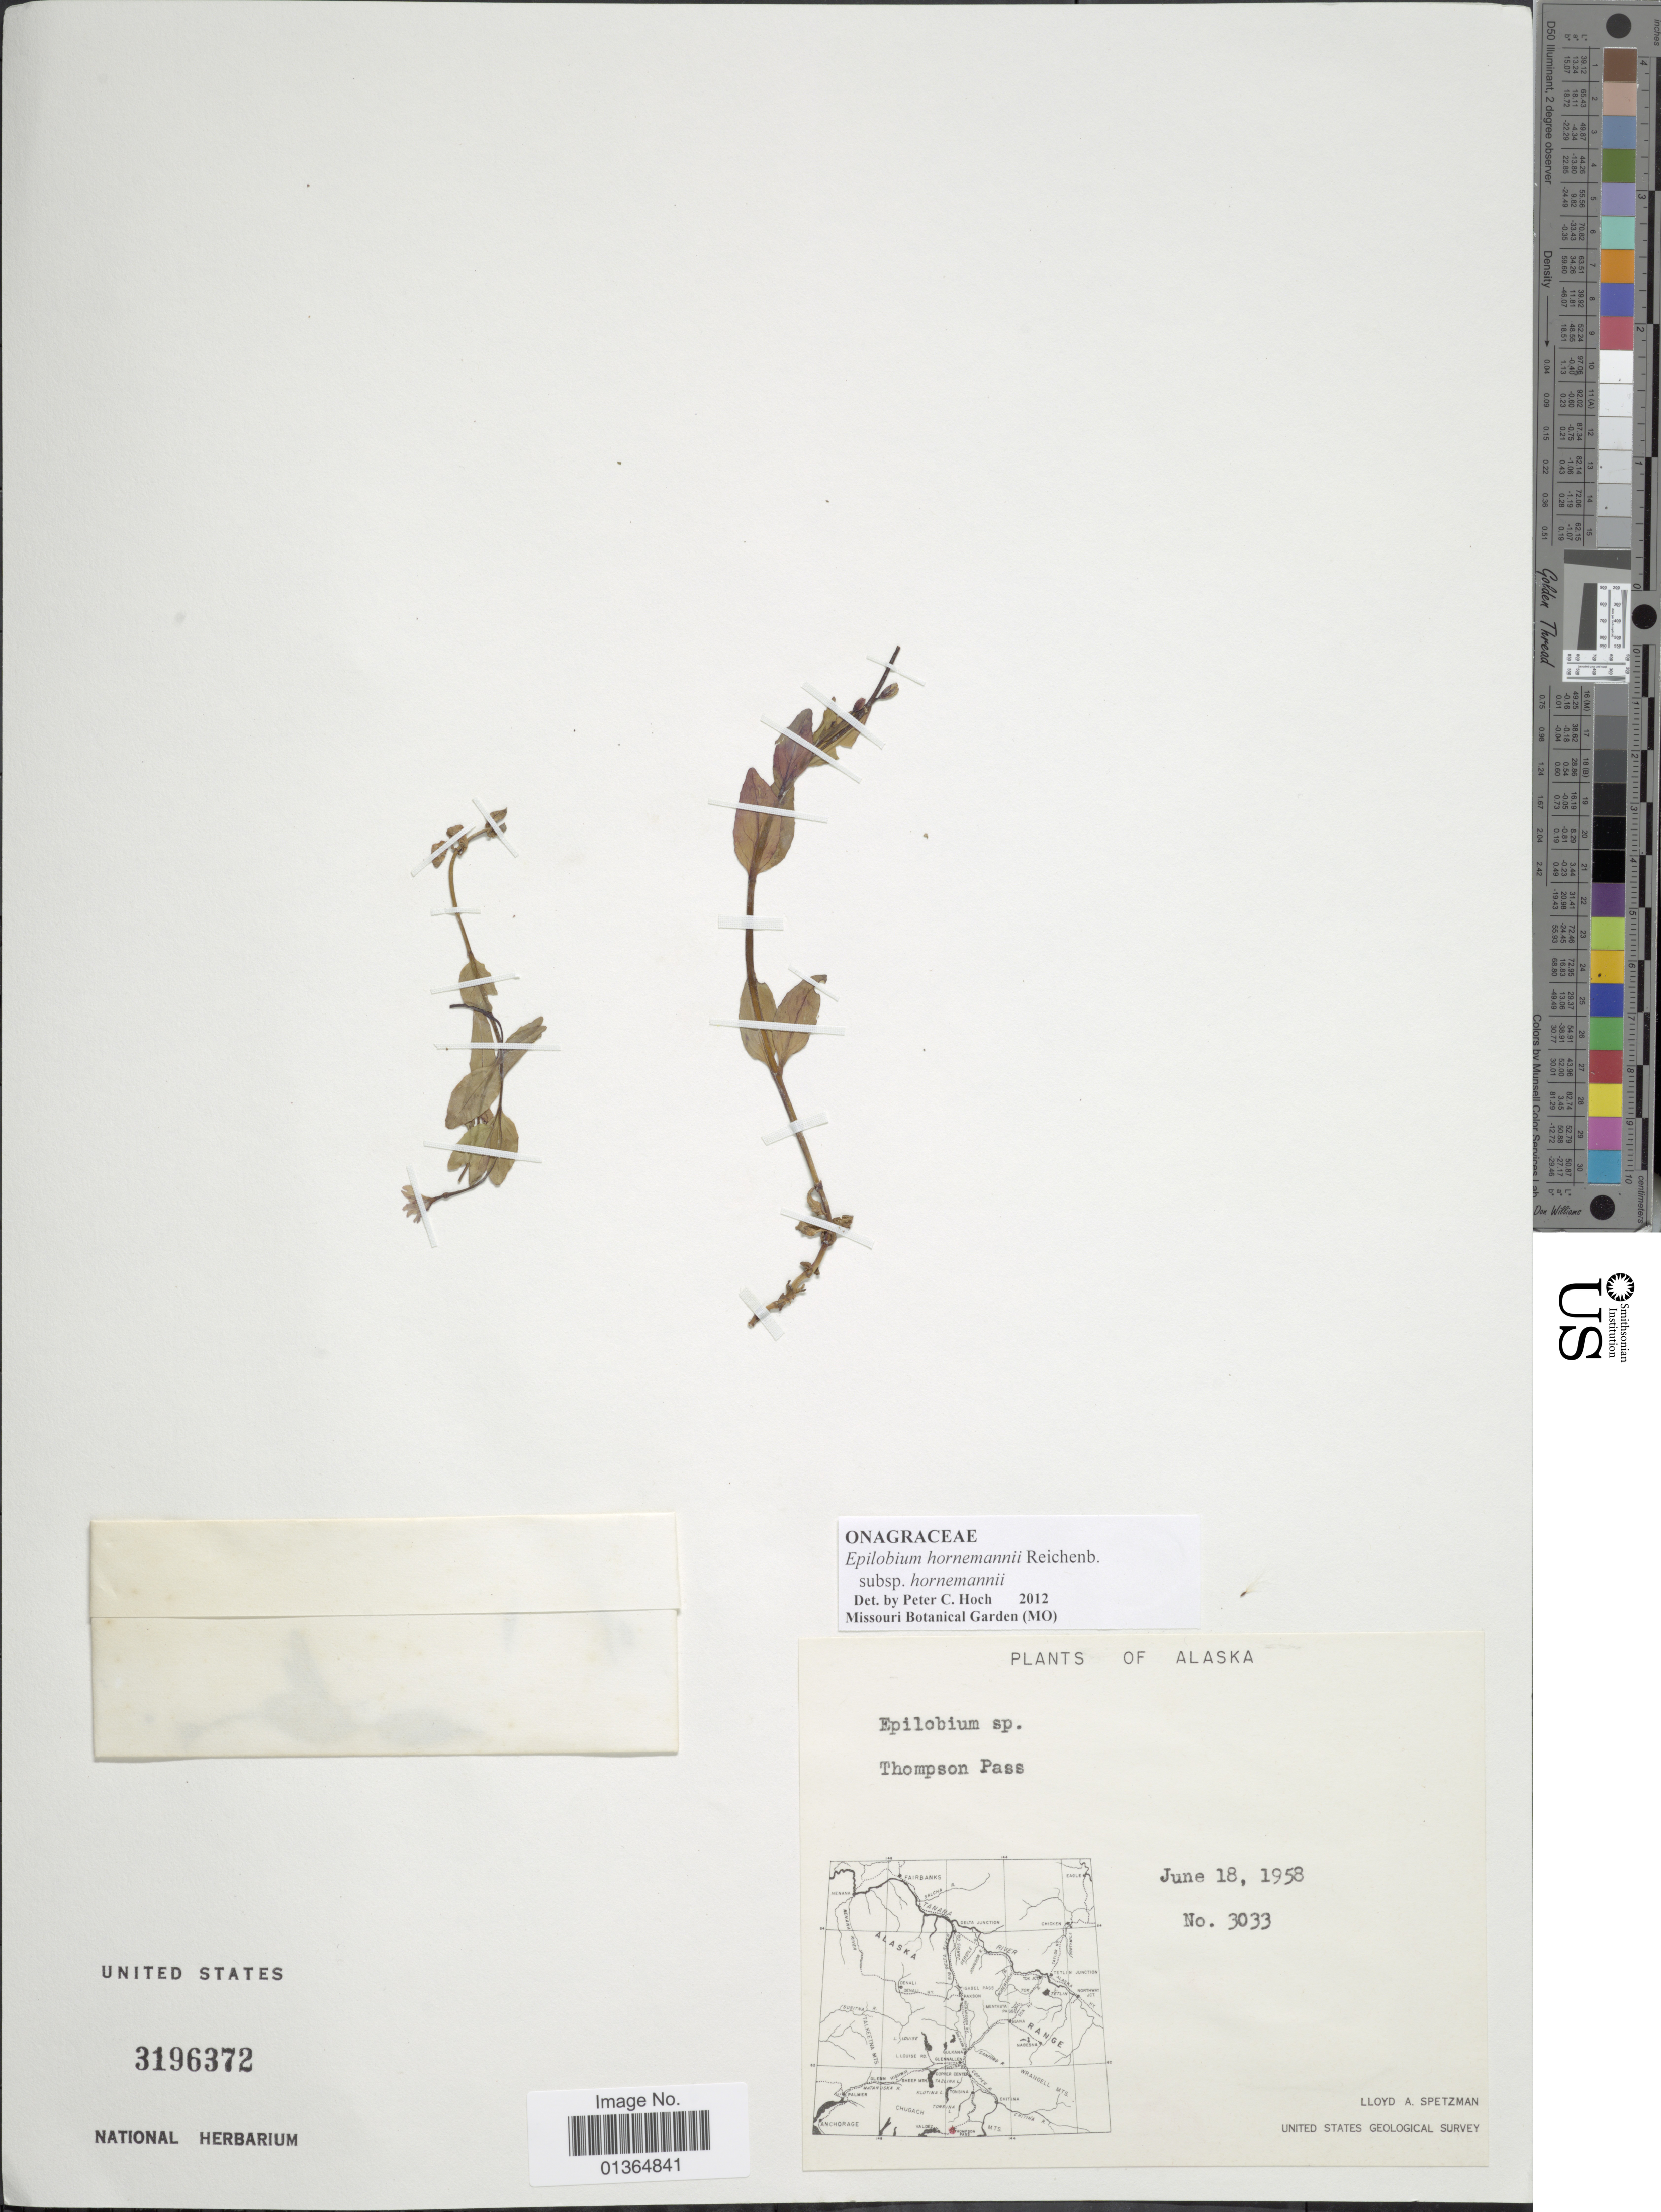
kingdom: Plantae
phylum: Tracheophyta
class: Magnoliopsida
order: Myrtales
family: Onagraceae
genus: Epilobium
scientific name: Epilobium hornemannii subsp. hornemannii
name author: Rchb.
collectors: L. Spetzman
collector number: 3033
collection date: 1958-06-18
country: United States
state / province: Alaska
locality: Thompson Pass.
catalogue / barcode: US 3196372